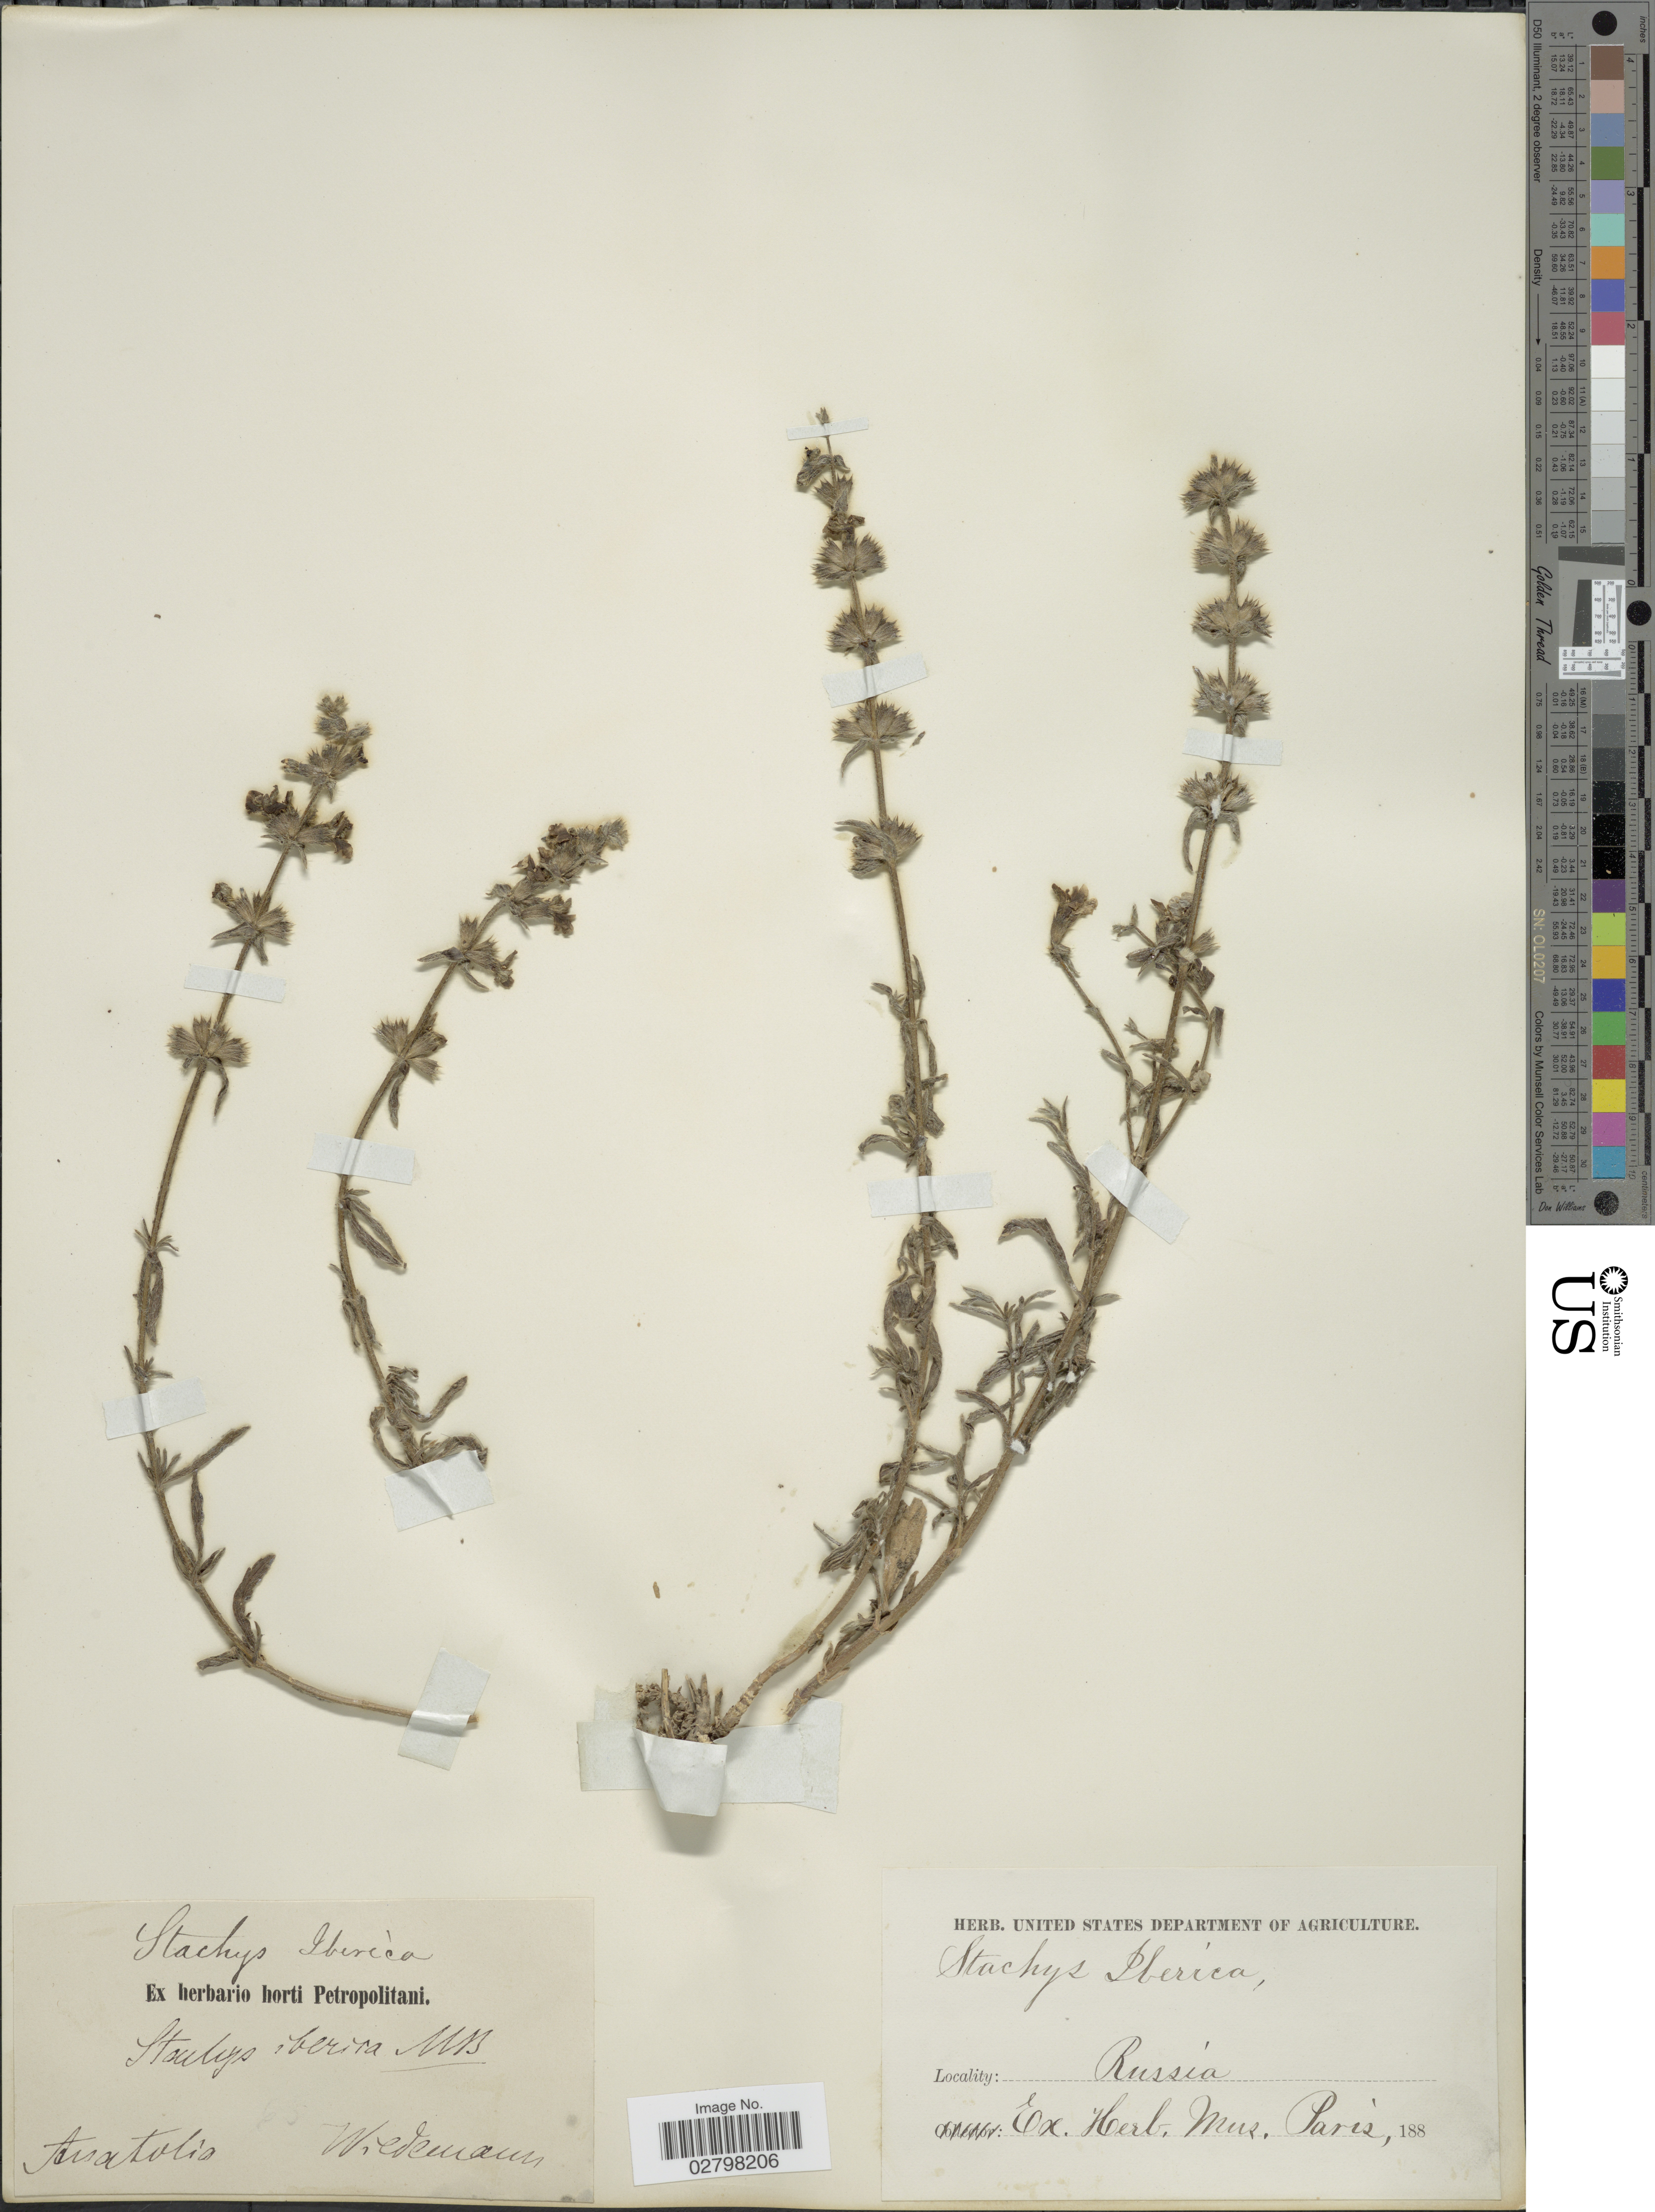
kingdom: Plantae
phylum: Tracheophyta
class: Magnoliopsida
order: Lamiales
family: Lamiaceae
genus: Stachys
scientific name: Stachys iberica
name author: M. Bieb.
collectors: Wiedemann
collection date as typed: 188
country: Turkey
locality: Anatolia.